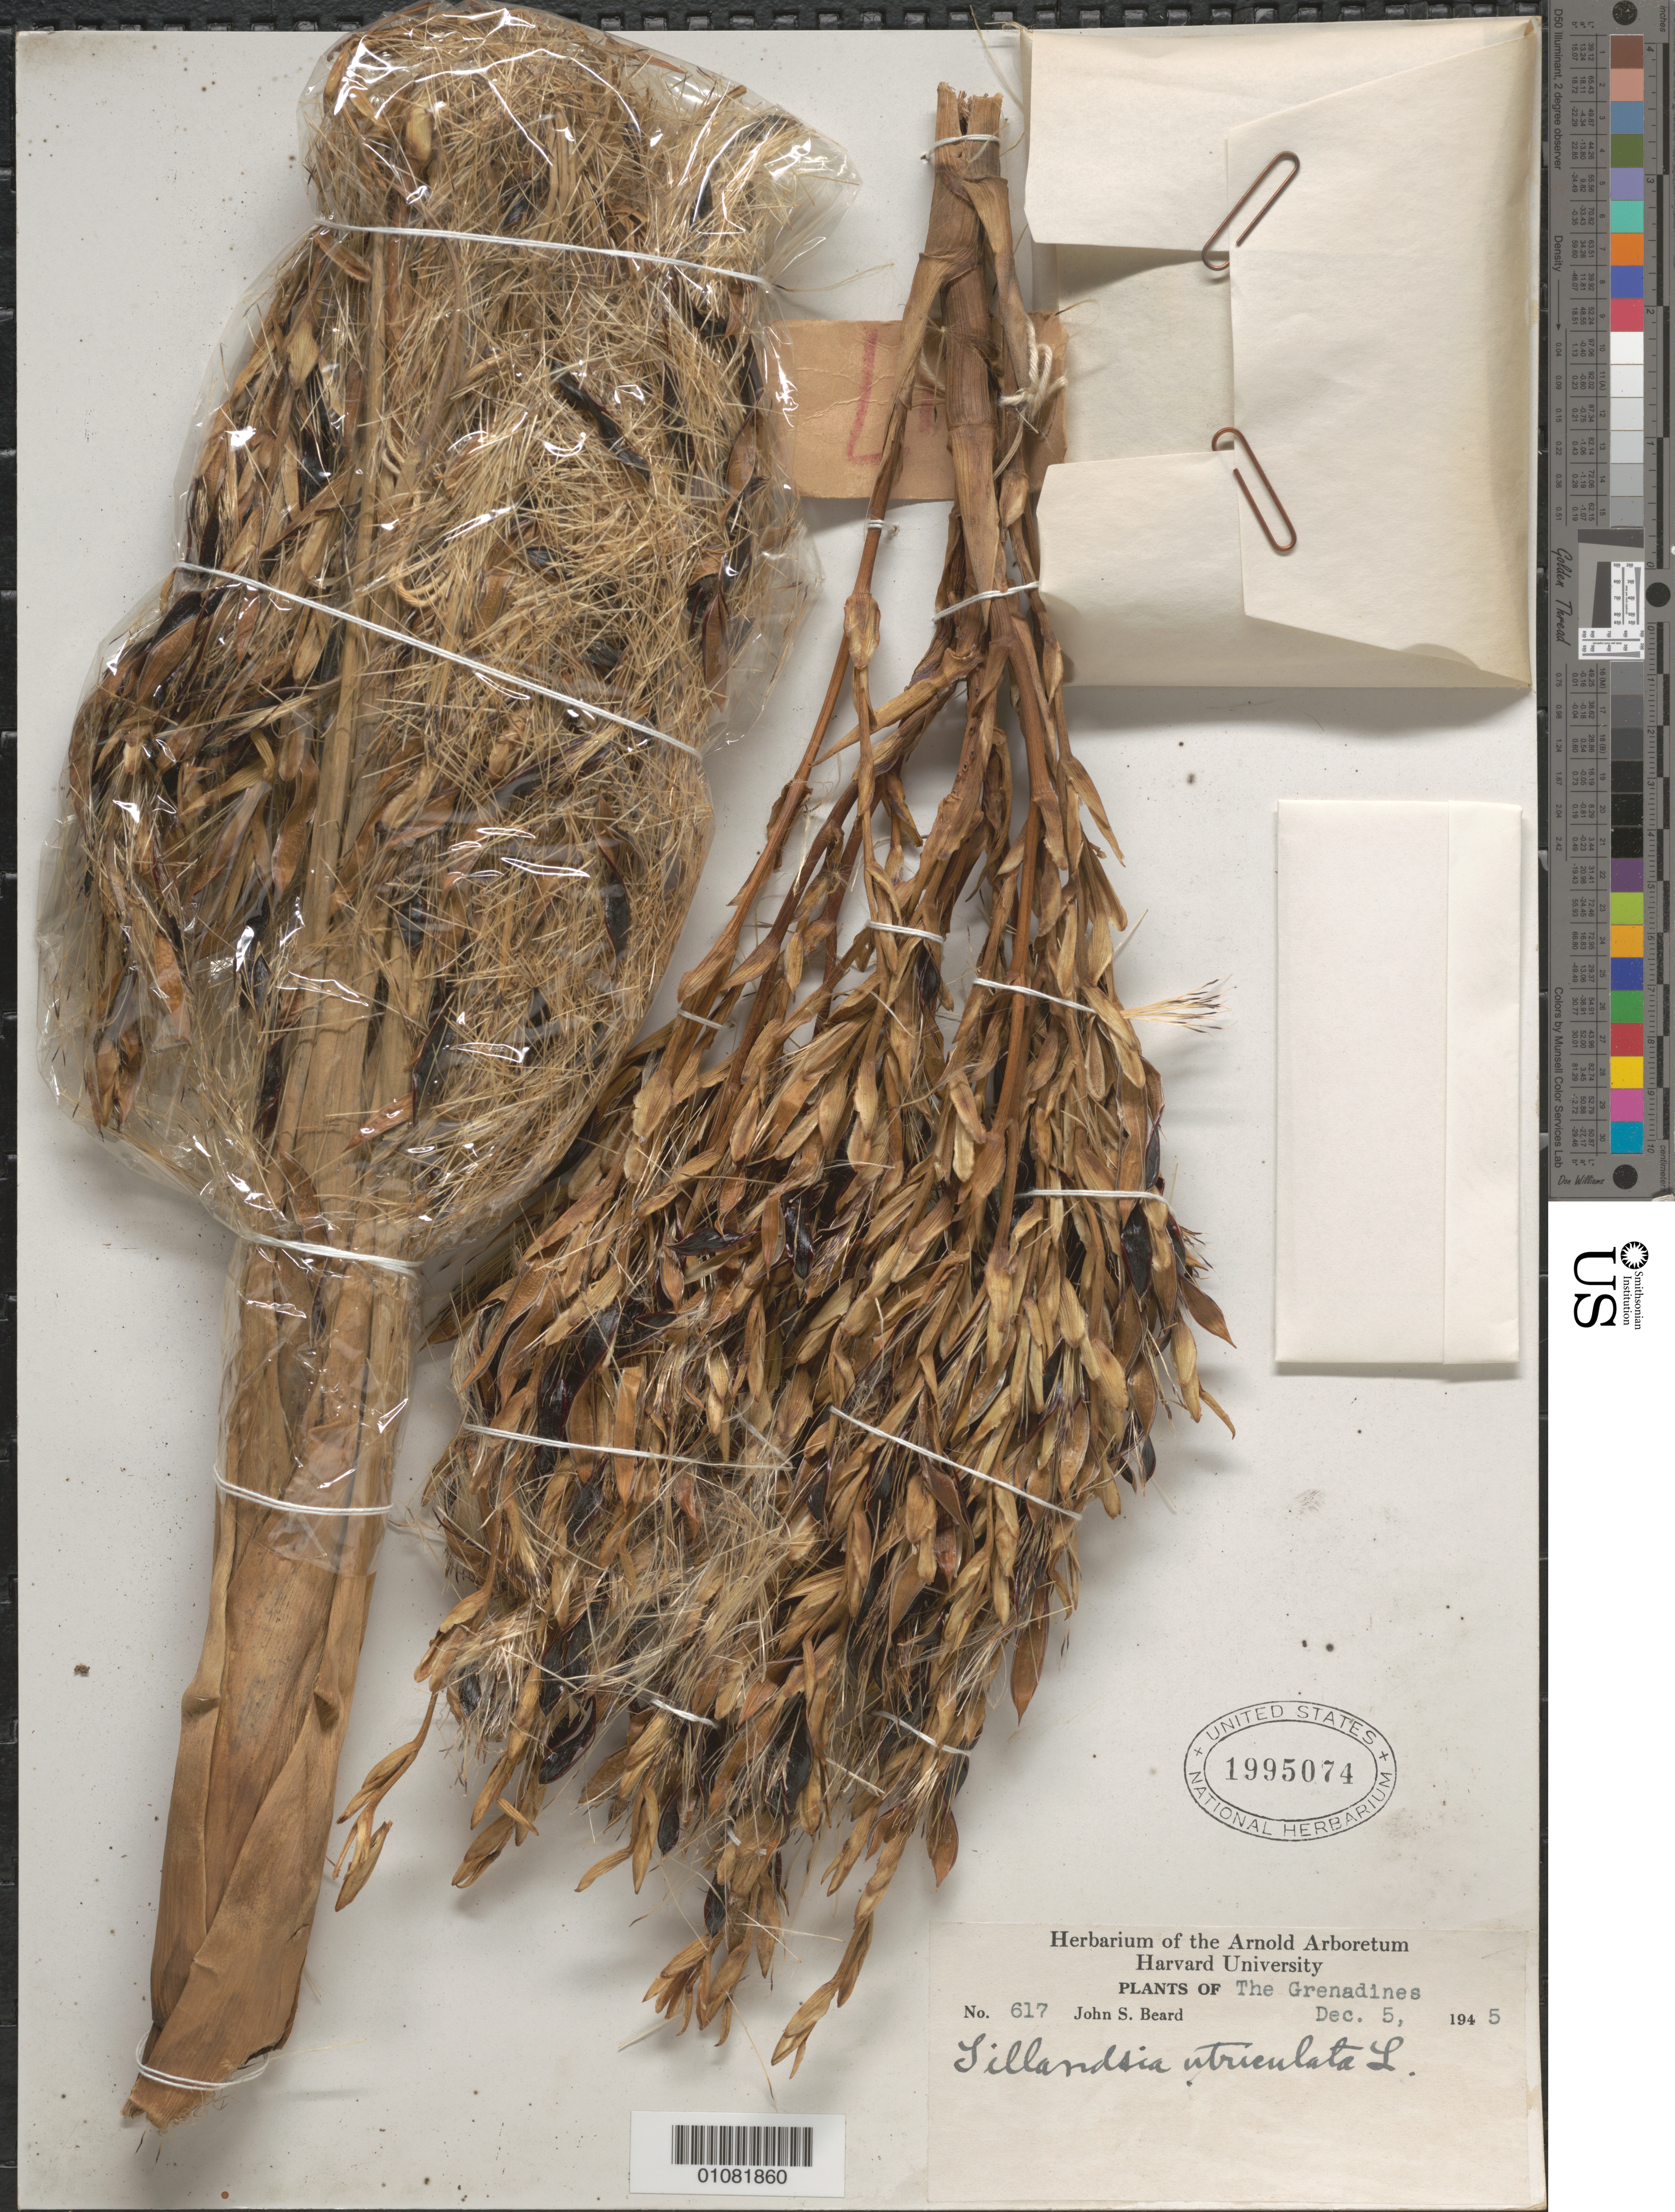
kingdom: Plantae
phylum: Tracheophyta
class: Liliopsida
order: Poales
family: Bromeliaceae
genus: Tillandsia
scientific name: Tillandsia utriculata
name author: L.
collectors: J. Beard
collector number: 617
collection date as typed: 05 Dec 1945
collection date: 1945-12-05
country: St. Vincent - Grenadines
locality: The Grenadines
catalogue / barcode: US 1995074